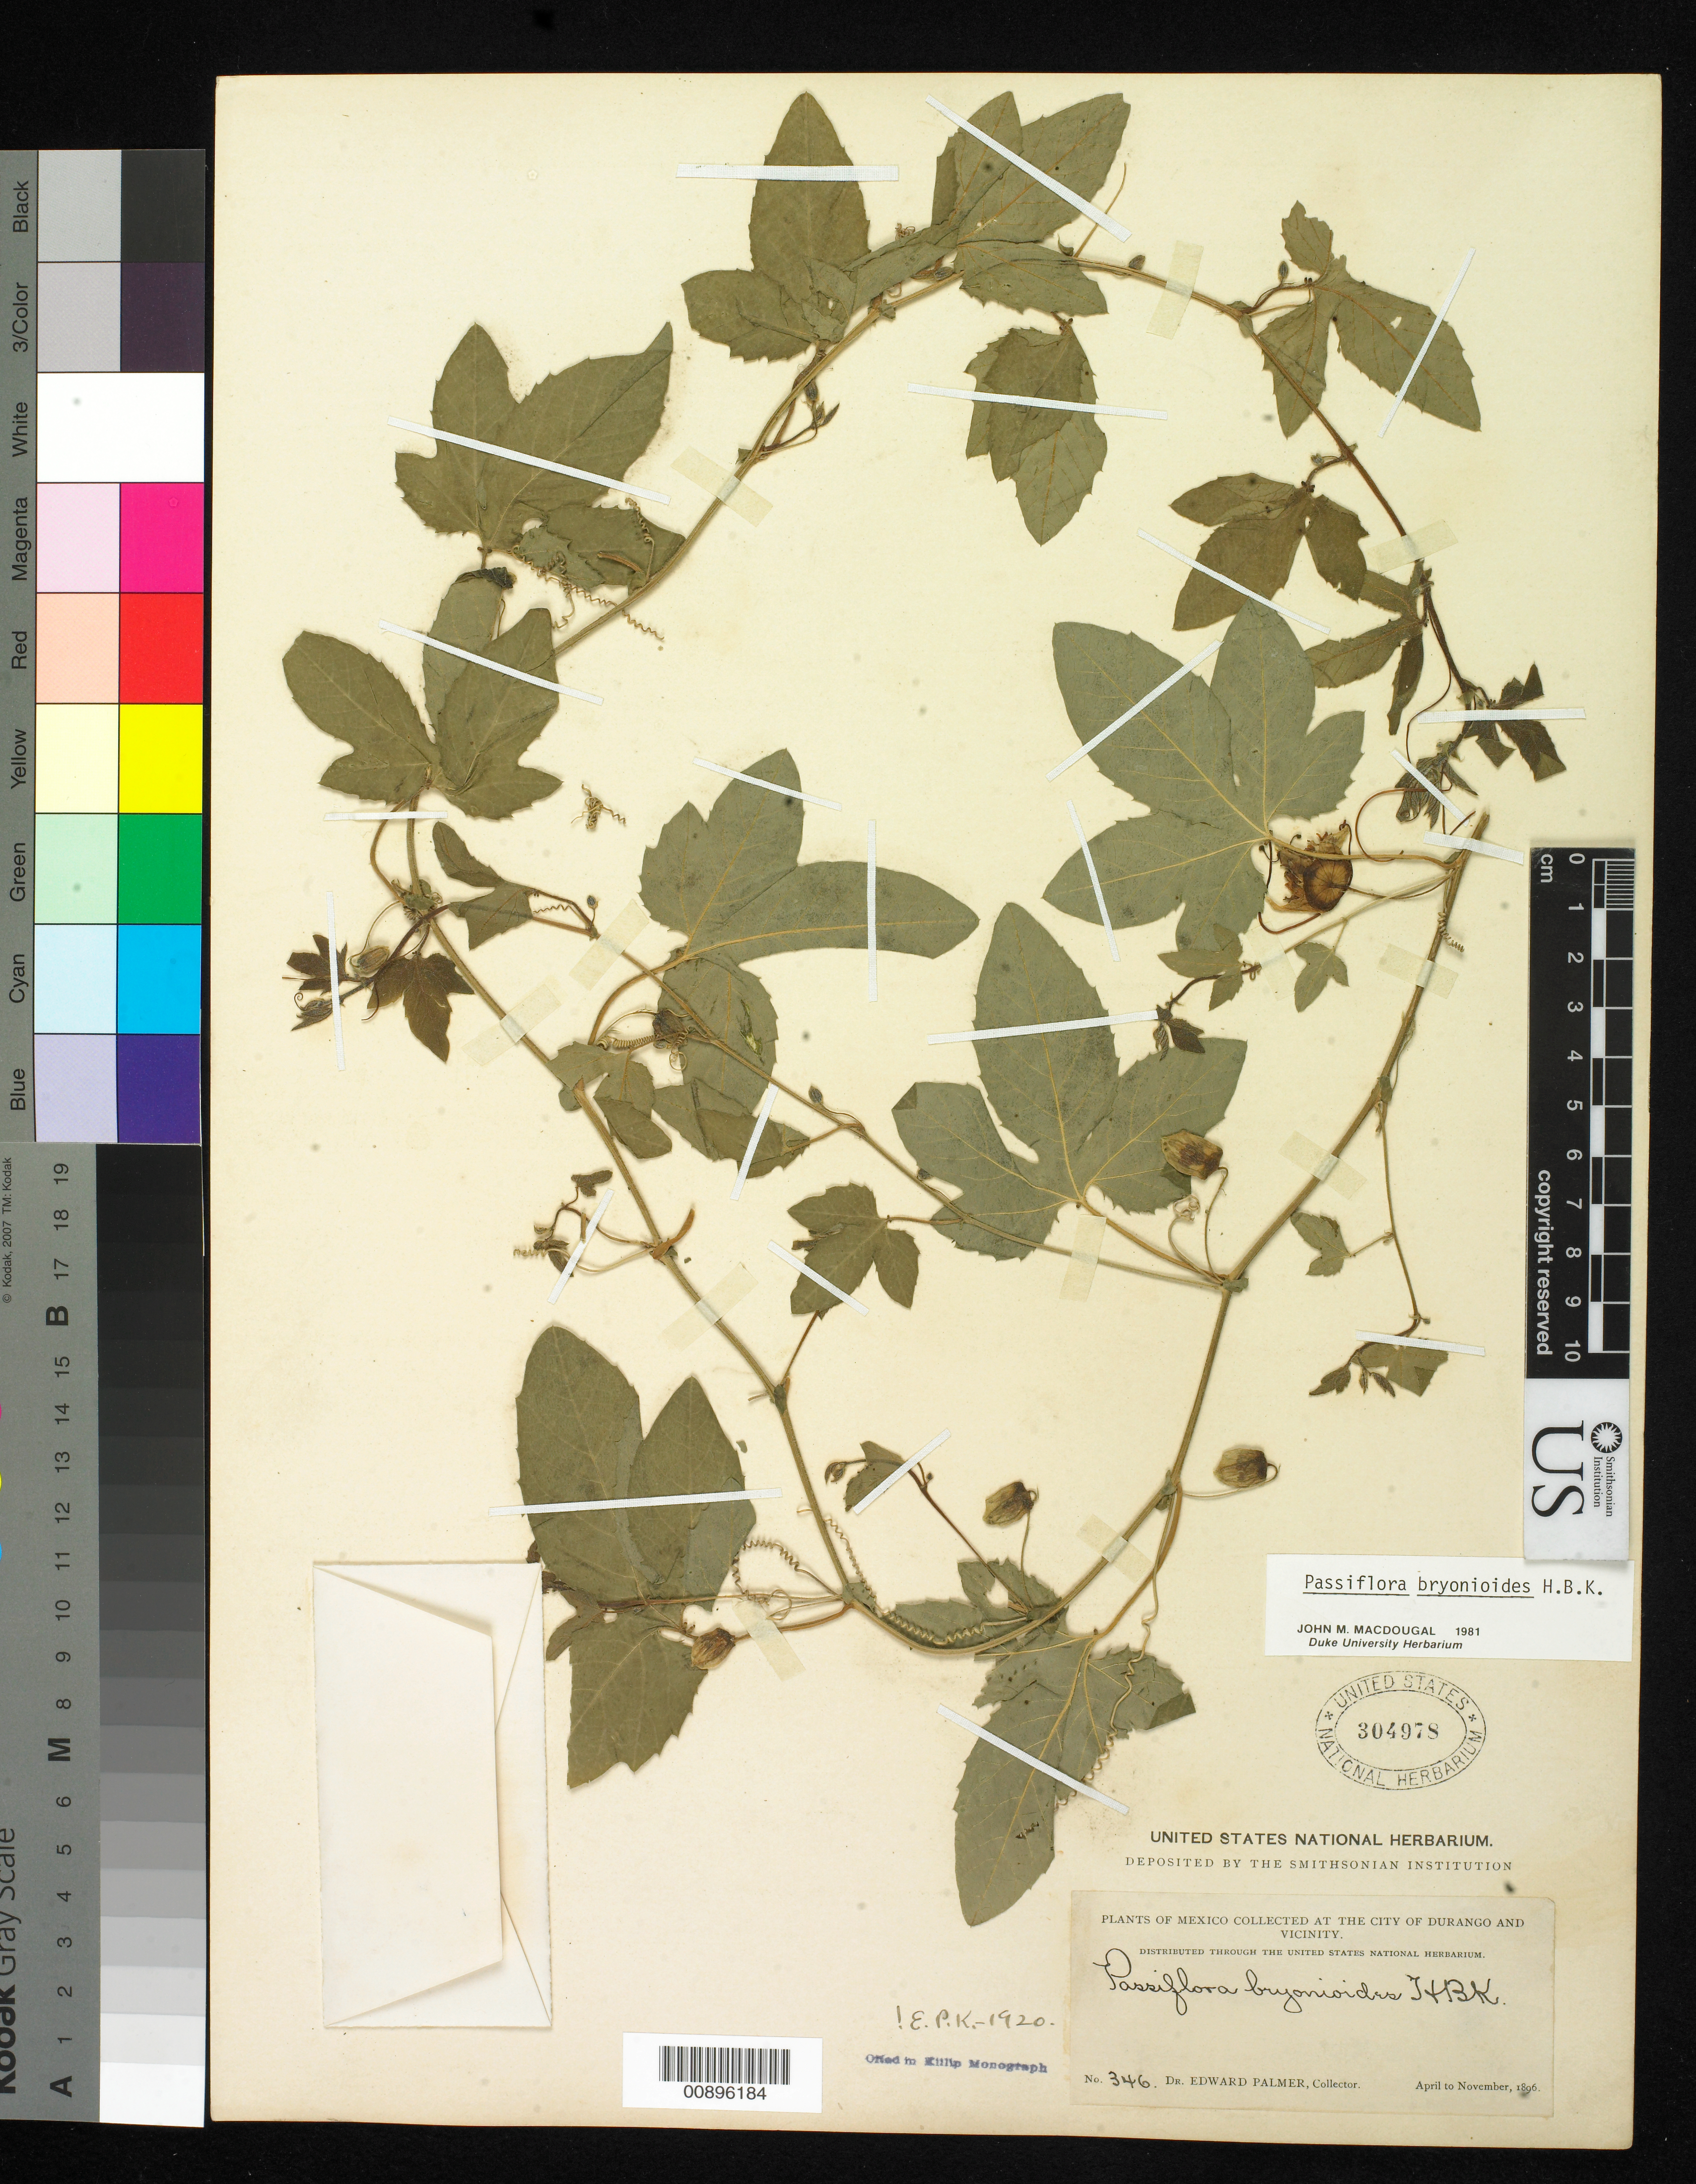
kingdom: Plantae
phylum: Tracheophyta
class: Magnoliopsida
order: Malpighiales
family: Passifloraceae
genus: Passiflora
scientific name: Passiflora bryonioides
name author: Kunth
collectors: E. Palmer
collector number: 346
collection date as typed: Apr 1896 to -- Nov 1896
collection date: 1896-04/1896-11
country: Mexico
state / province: Durango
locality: City of Durango and vicinity.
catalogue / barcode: US 304978